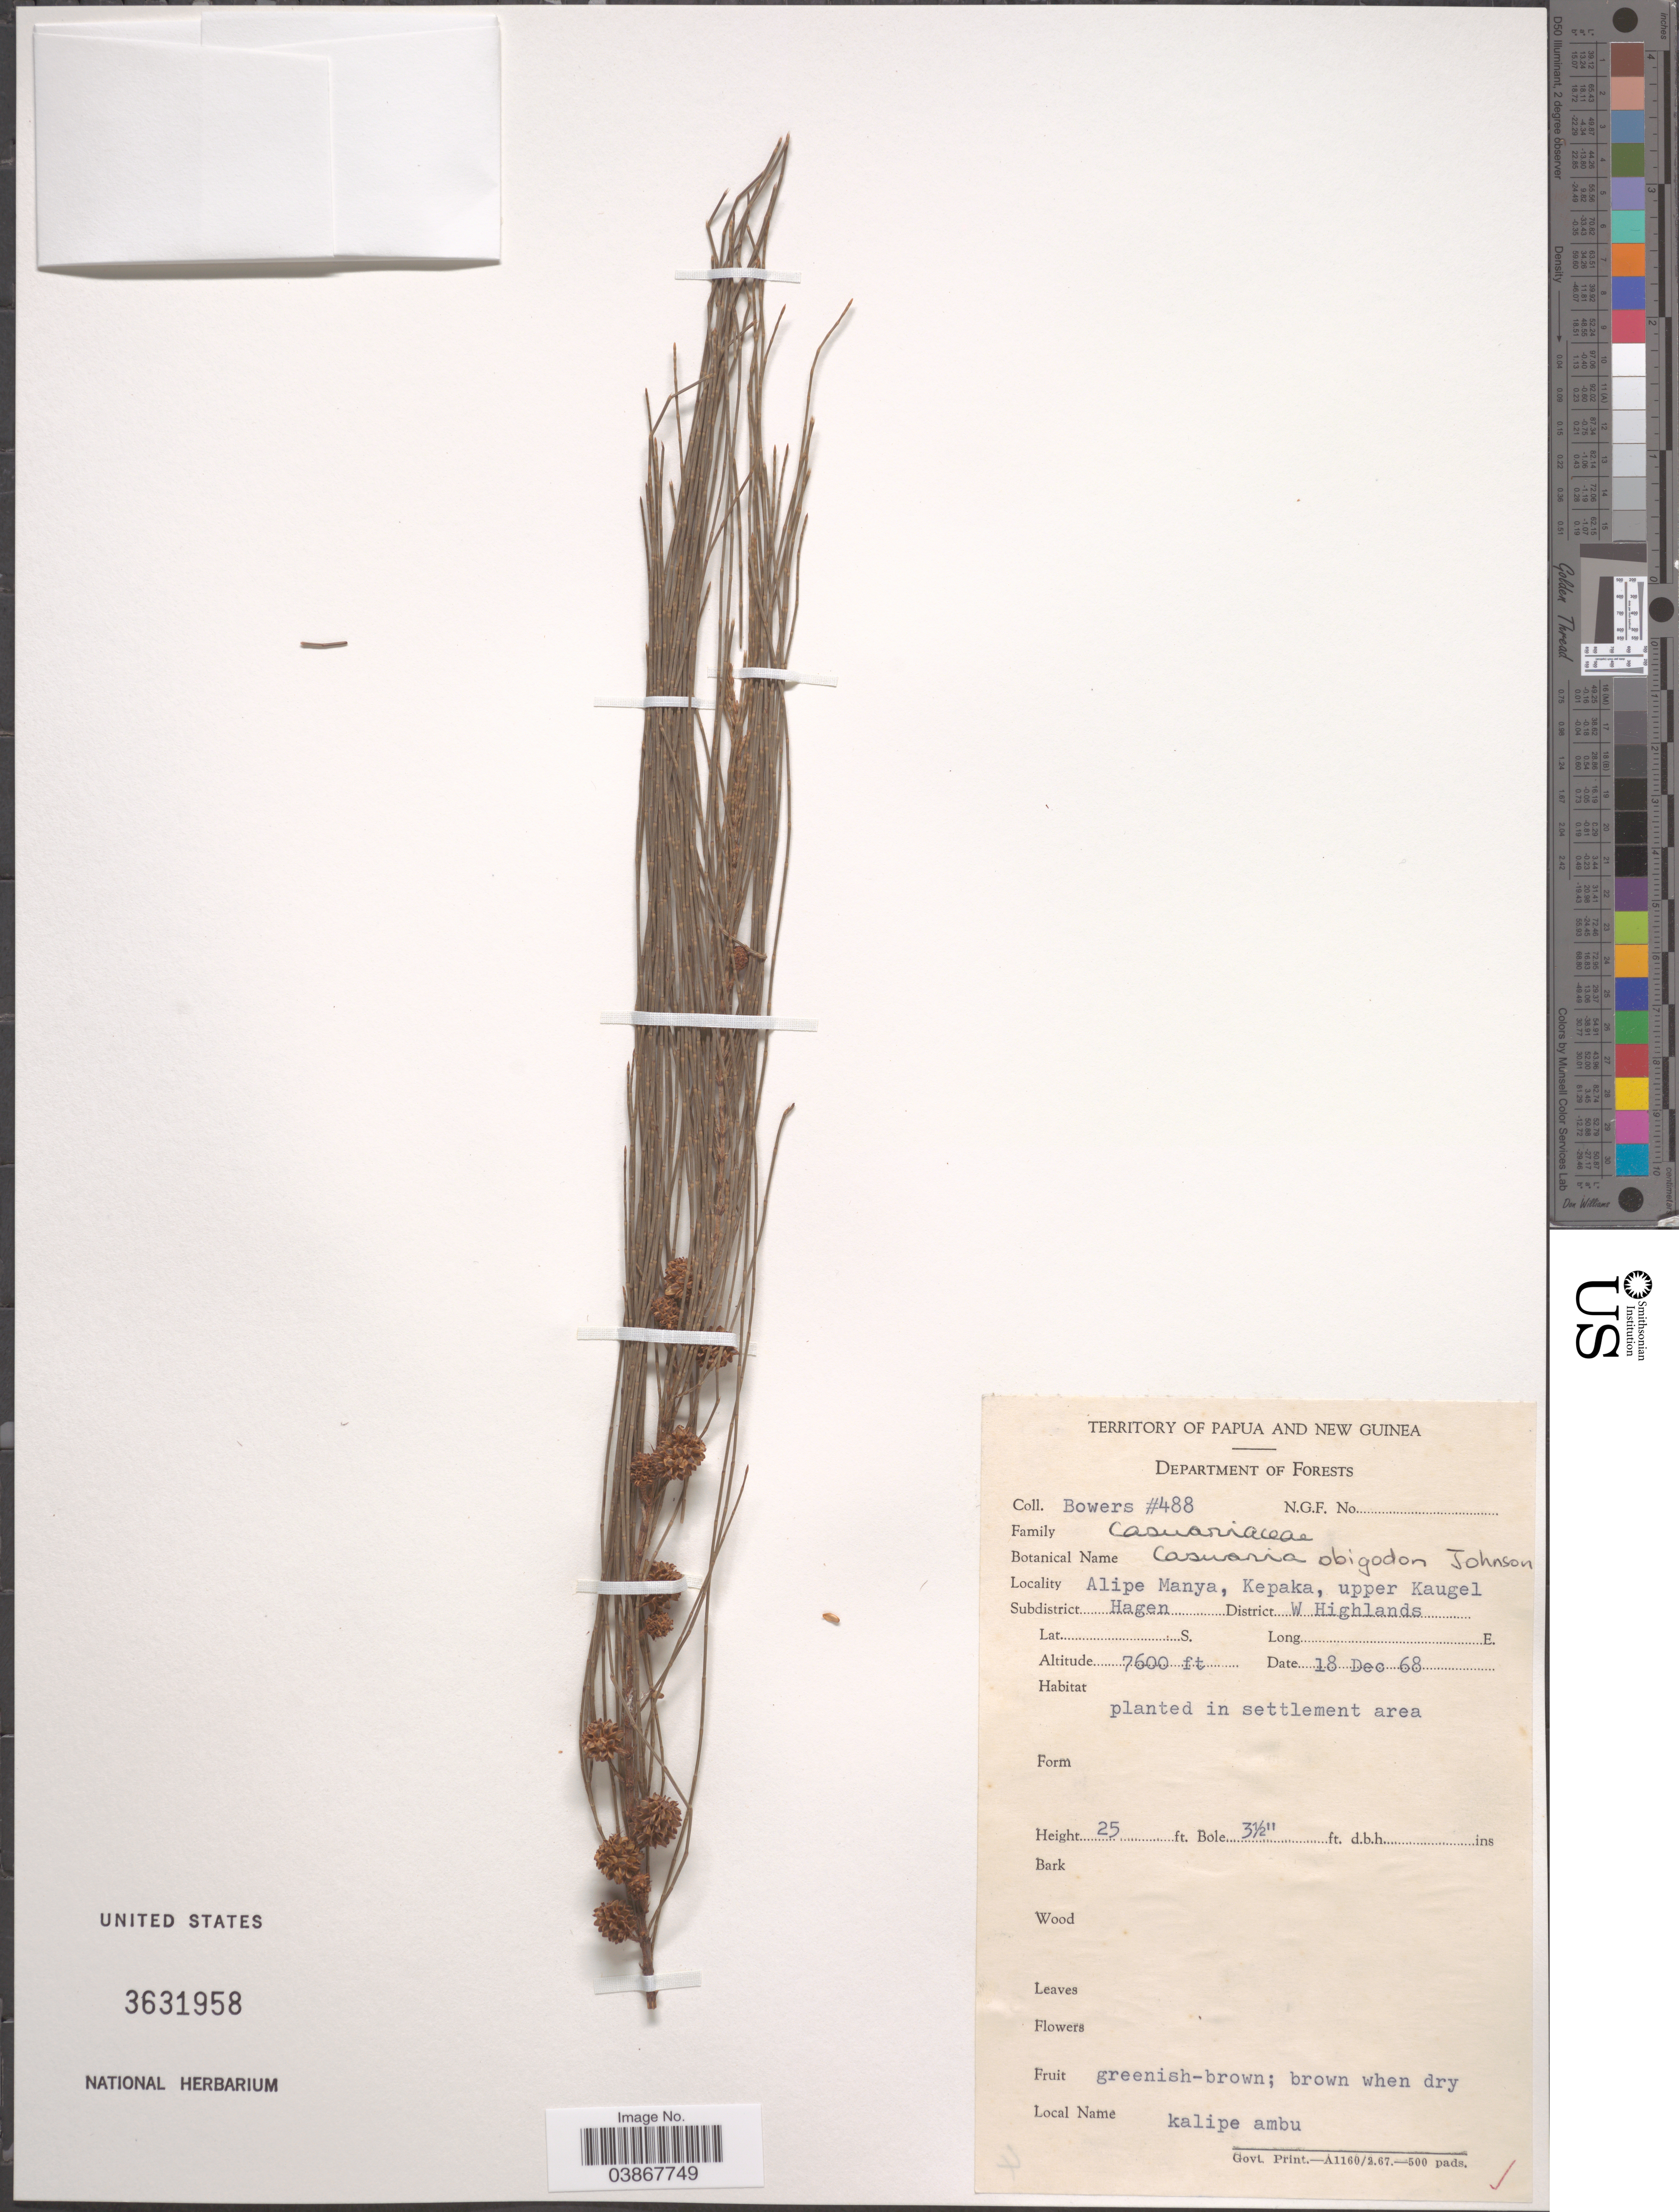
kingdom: Plantae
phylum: Tracheophyta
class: Magnoliopsida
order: Fagales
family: Casuarinaceae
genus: Casuarina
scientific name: Casuarina oligodon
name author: L.A.S. Johnson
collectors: -. Bowers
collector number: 488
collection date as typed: Transcribed d/m/y: 18/12/68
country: Papua New Guinea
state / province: Western Highlands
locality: Territory of Papua and New Guinea. Alipe Manya, Kepaka, upper Kaugel. Subdistrict Hagen District W Highlands. In settlement area.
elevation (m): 2316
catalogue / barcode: US 3631958